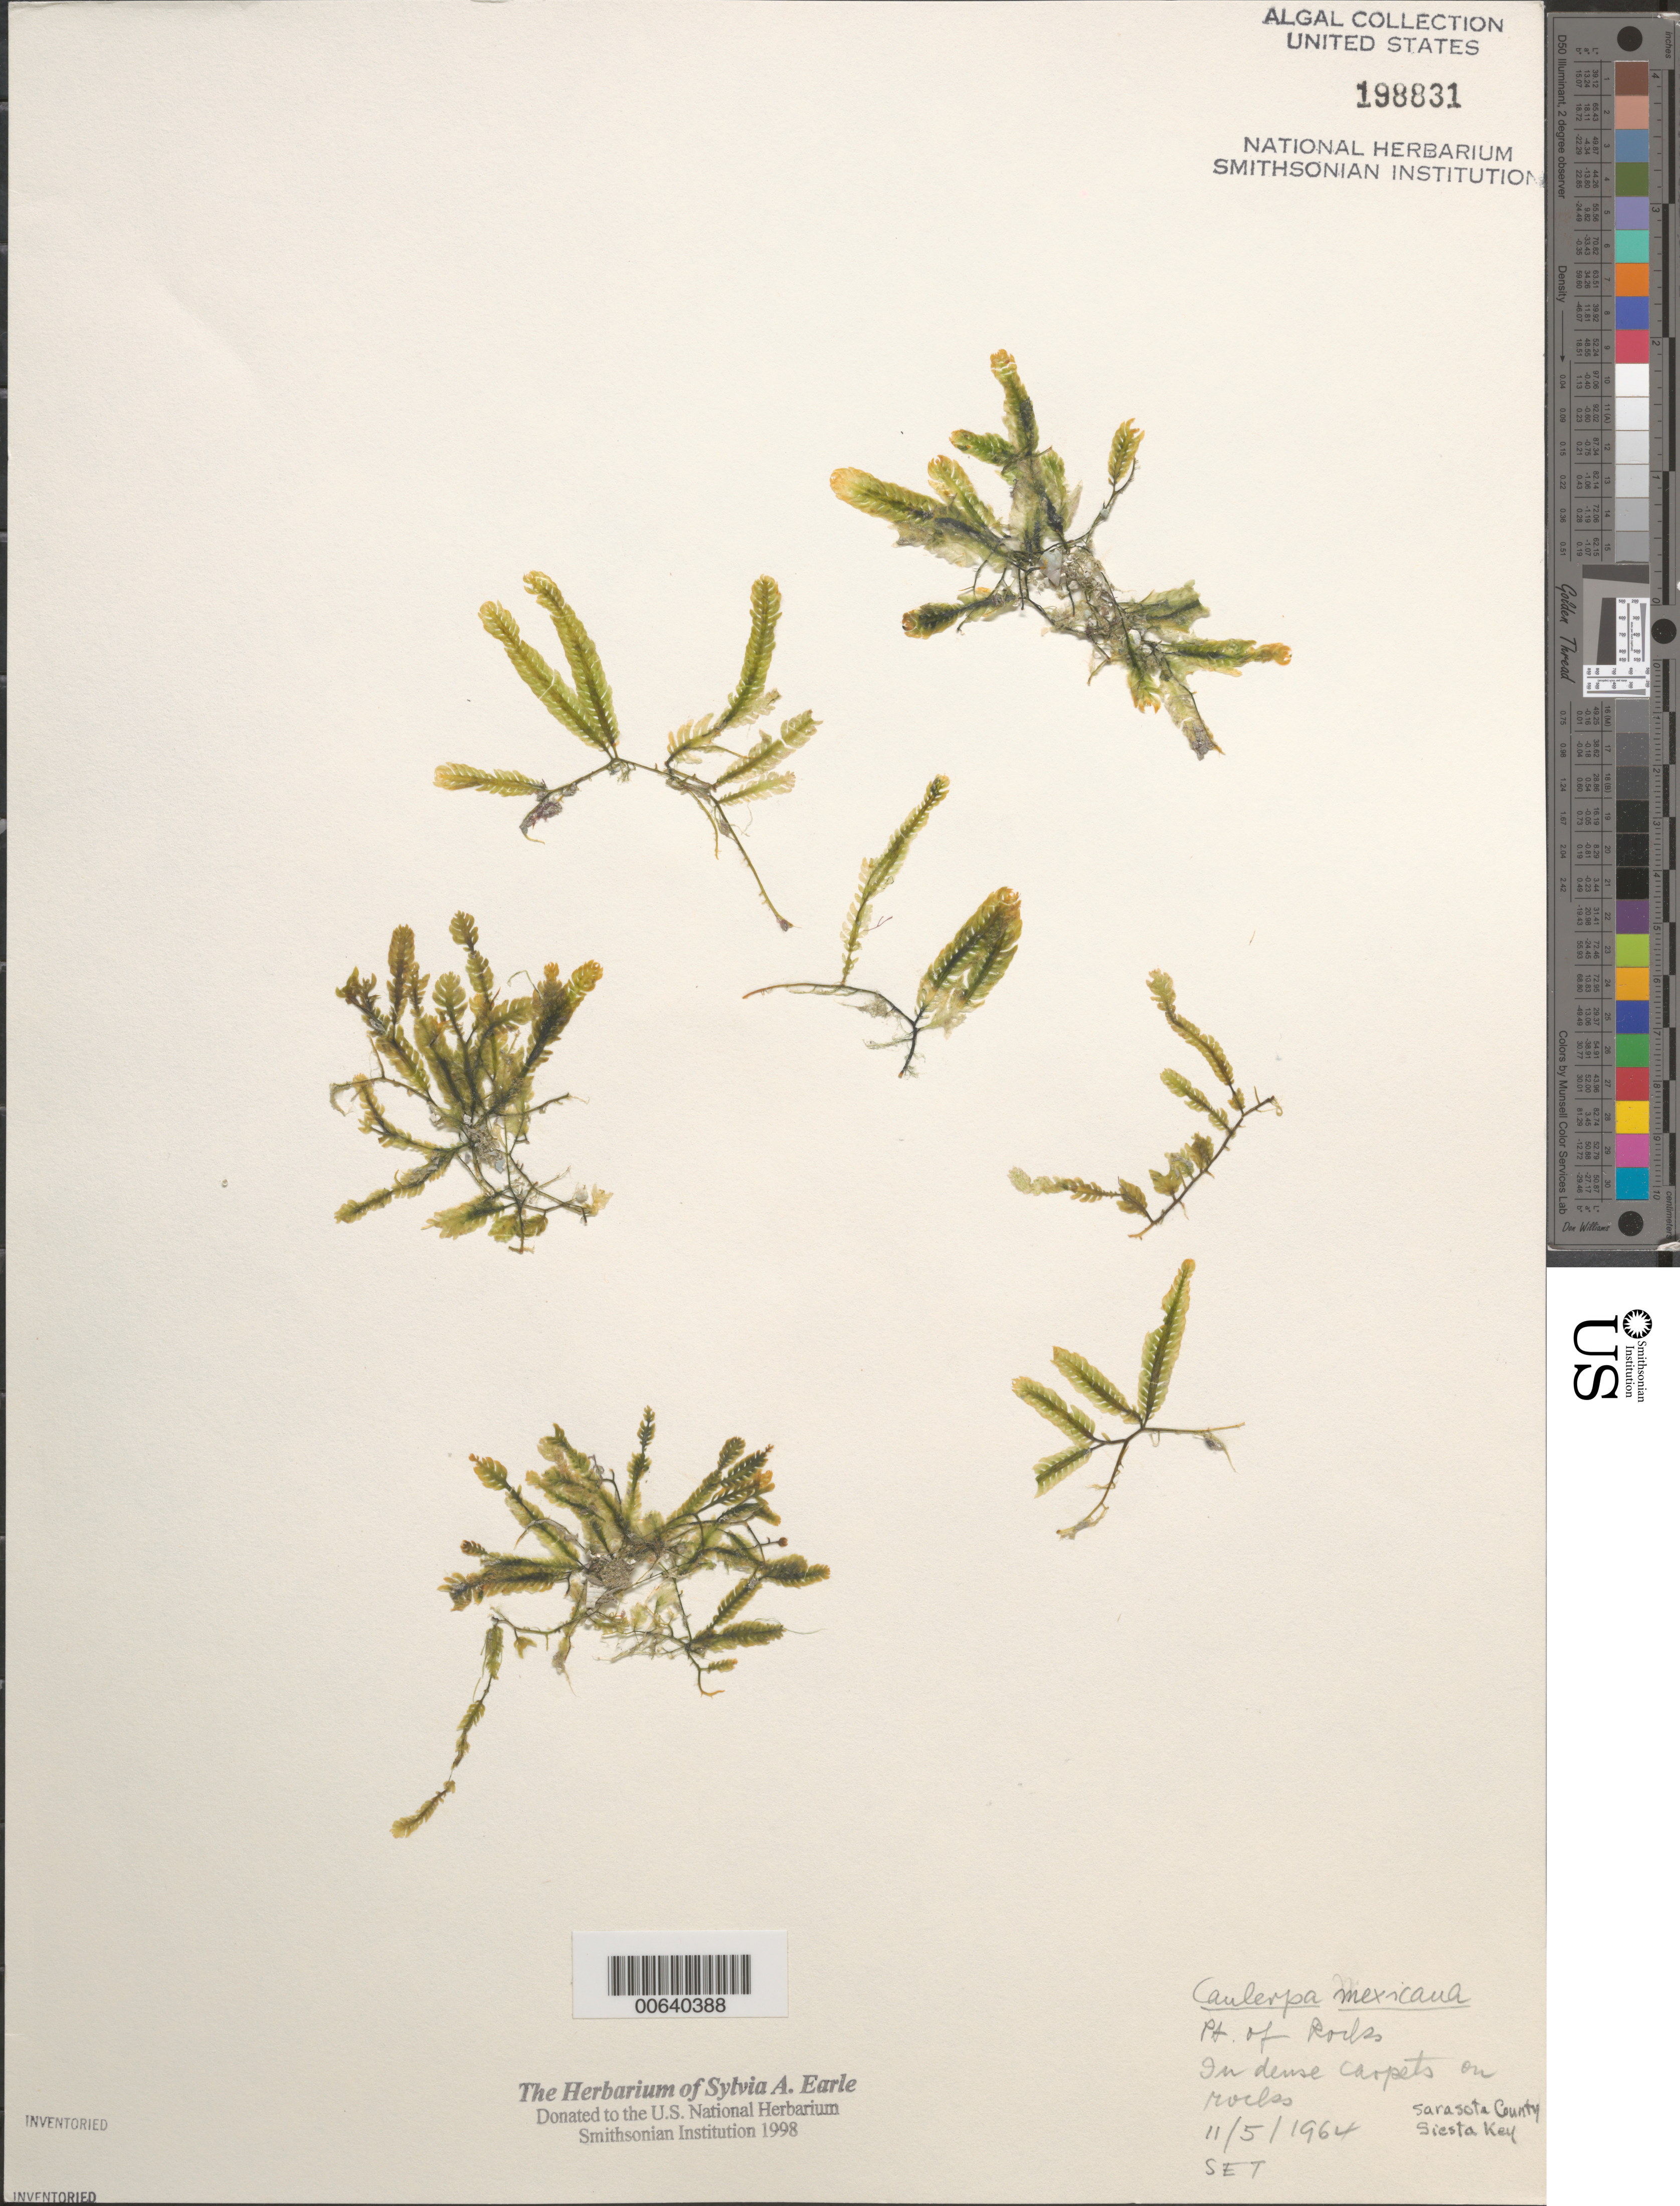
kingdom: Plantae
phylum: Chlorophyta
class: Ulvophyceae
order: Bryopsidales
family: Caulerpaceae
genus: Caulerpa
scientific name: Caulerpa mexicana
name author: Sond. ex Kütz.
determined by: Earle, S. A.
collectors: S. A. Earle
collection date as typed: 05 Nov 1964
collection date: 1964-11-05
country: United States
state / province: Florida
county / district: Sarasota County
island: Siesta Key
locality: Point of Rocks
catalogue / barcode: US 198831